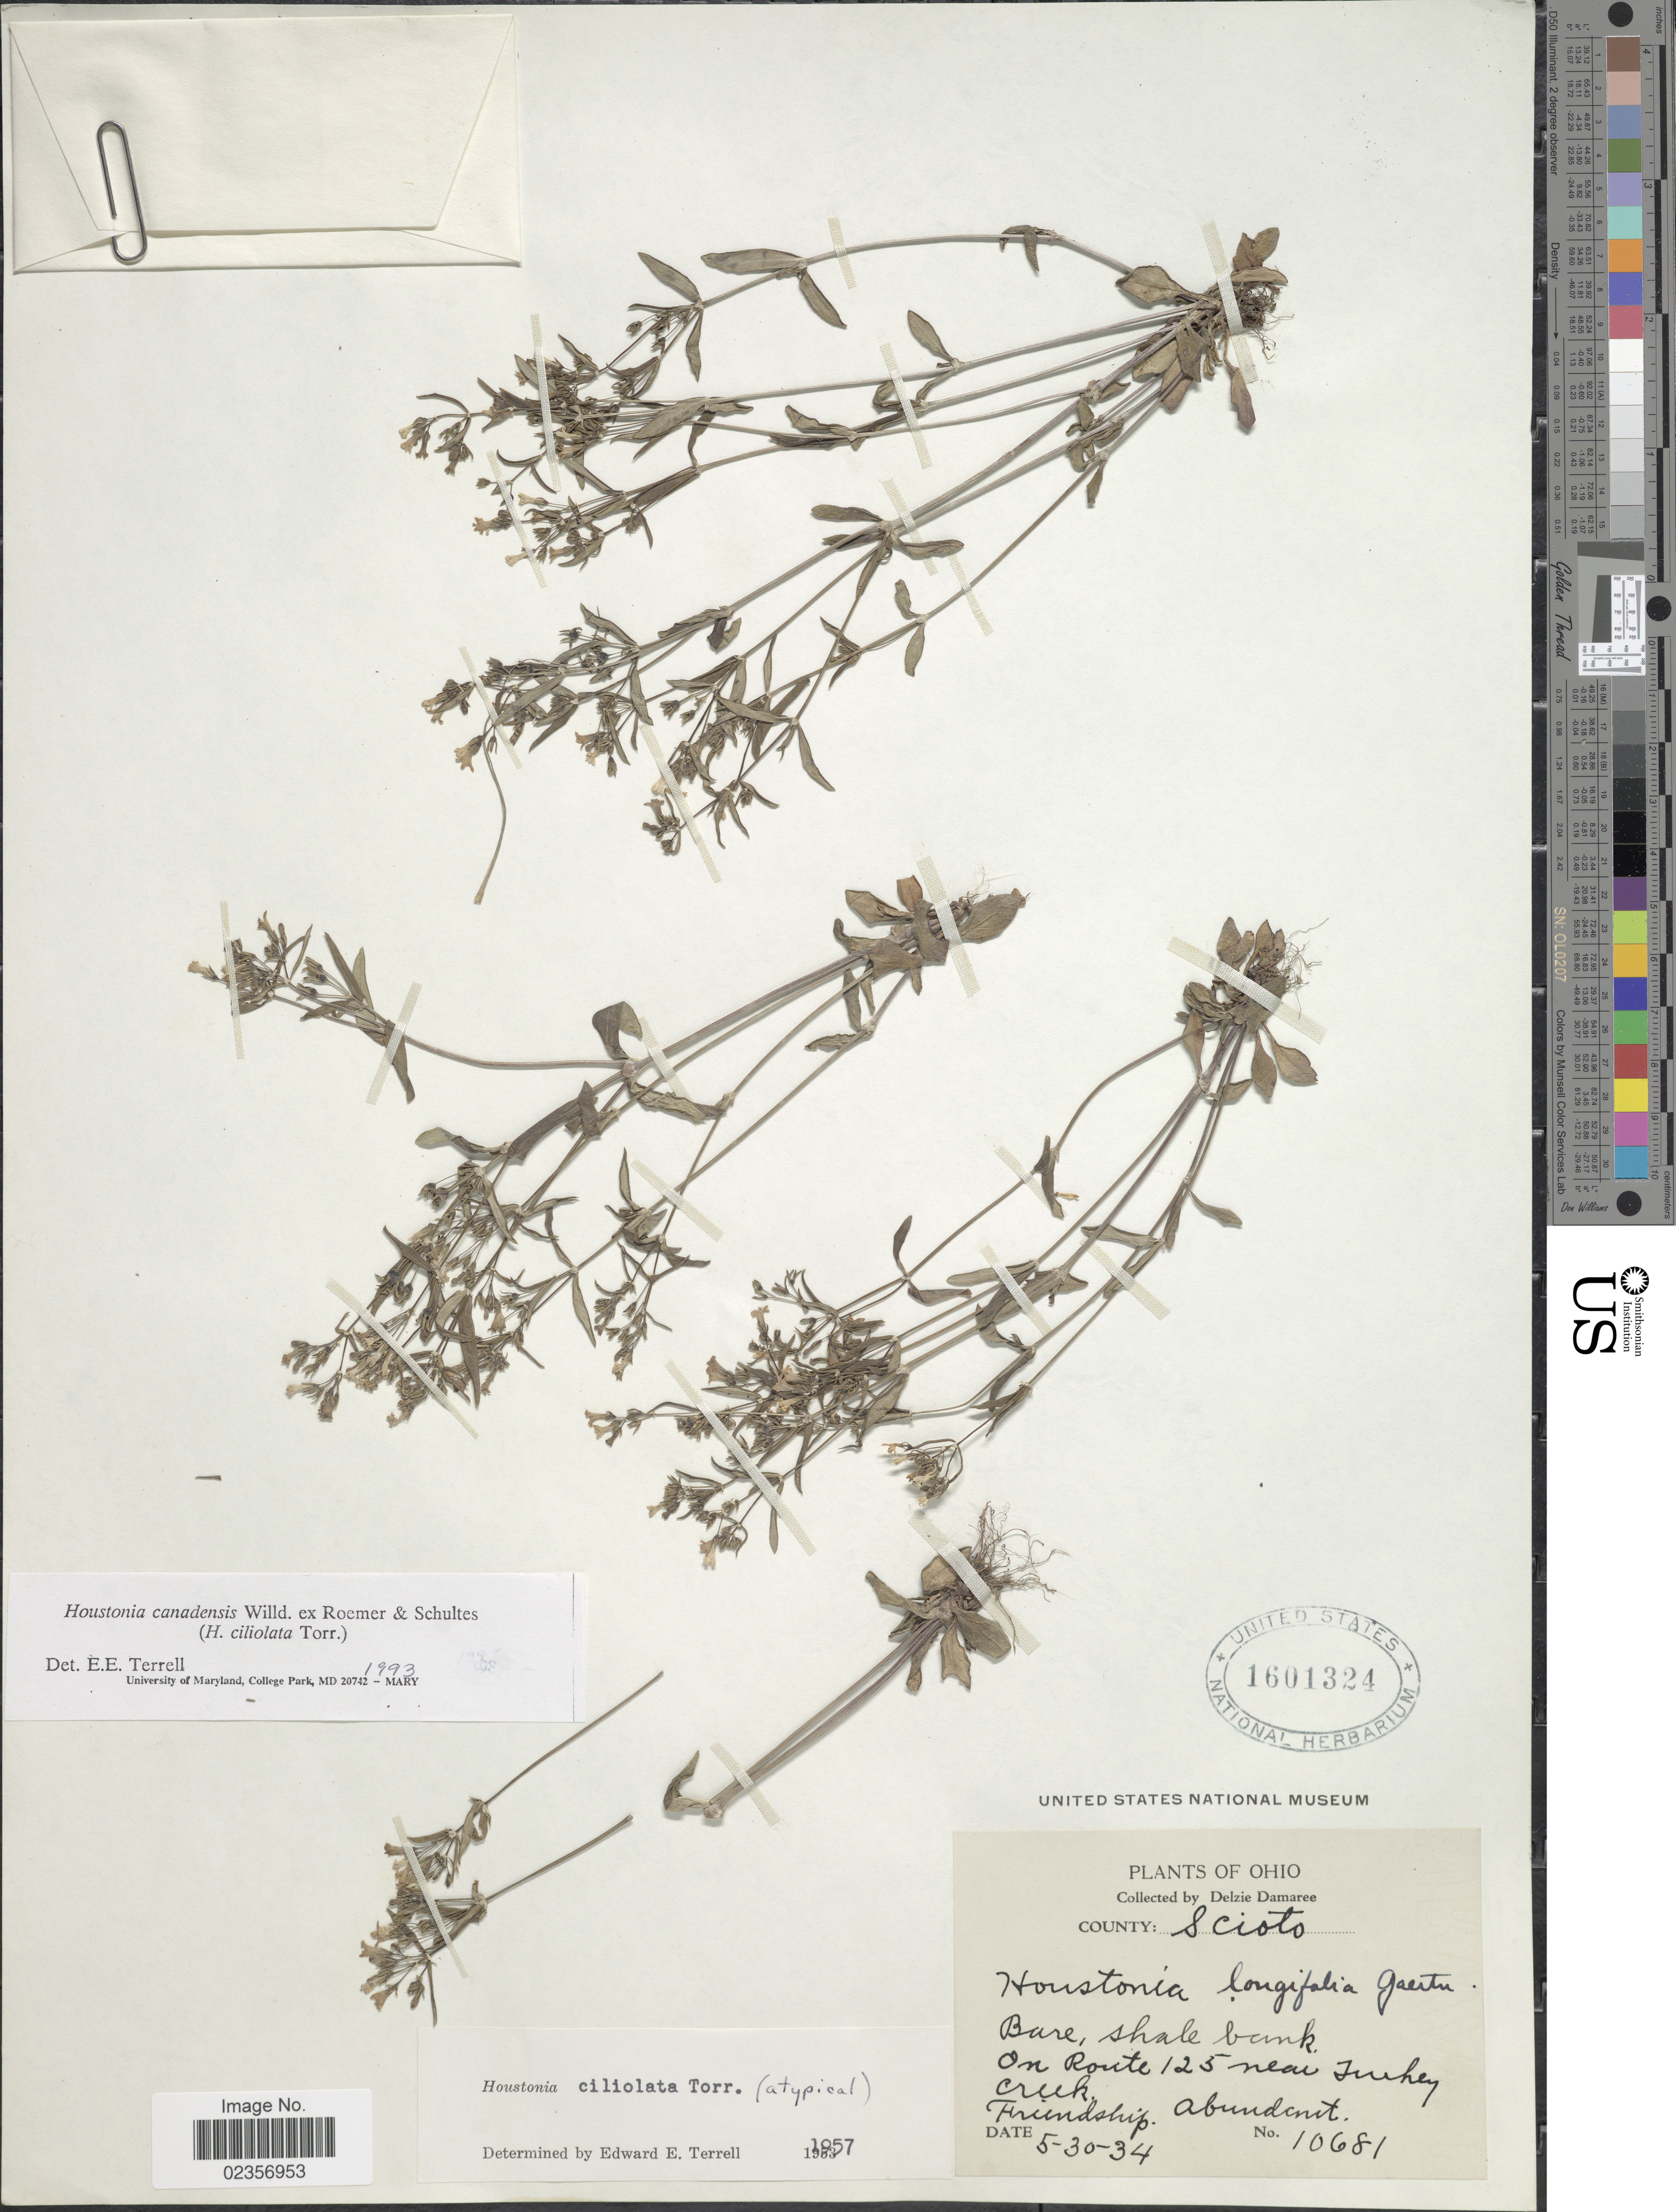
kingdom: Plantae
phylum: Tracheophyta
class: Magnoliopsida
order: Gentianales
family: Rubiaceae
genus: Houstonia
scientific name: Houstonia canadensis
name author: Willd.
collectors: D. Demaree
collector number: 10681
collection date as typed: Transcribed d/m/y: 30/5/34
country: United States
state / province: Ohio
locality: County: Scioto, shale bank on Route 125 near Turkey Creek.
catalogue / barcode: US 1601324